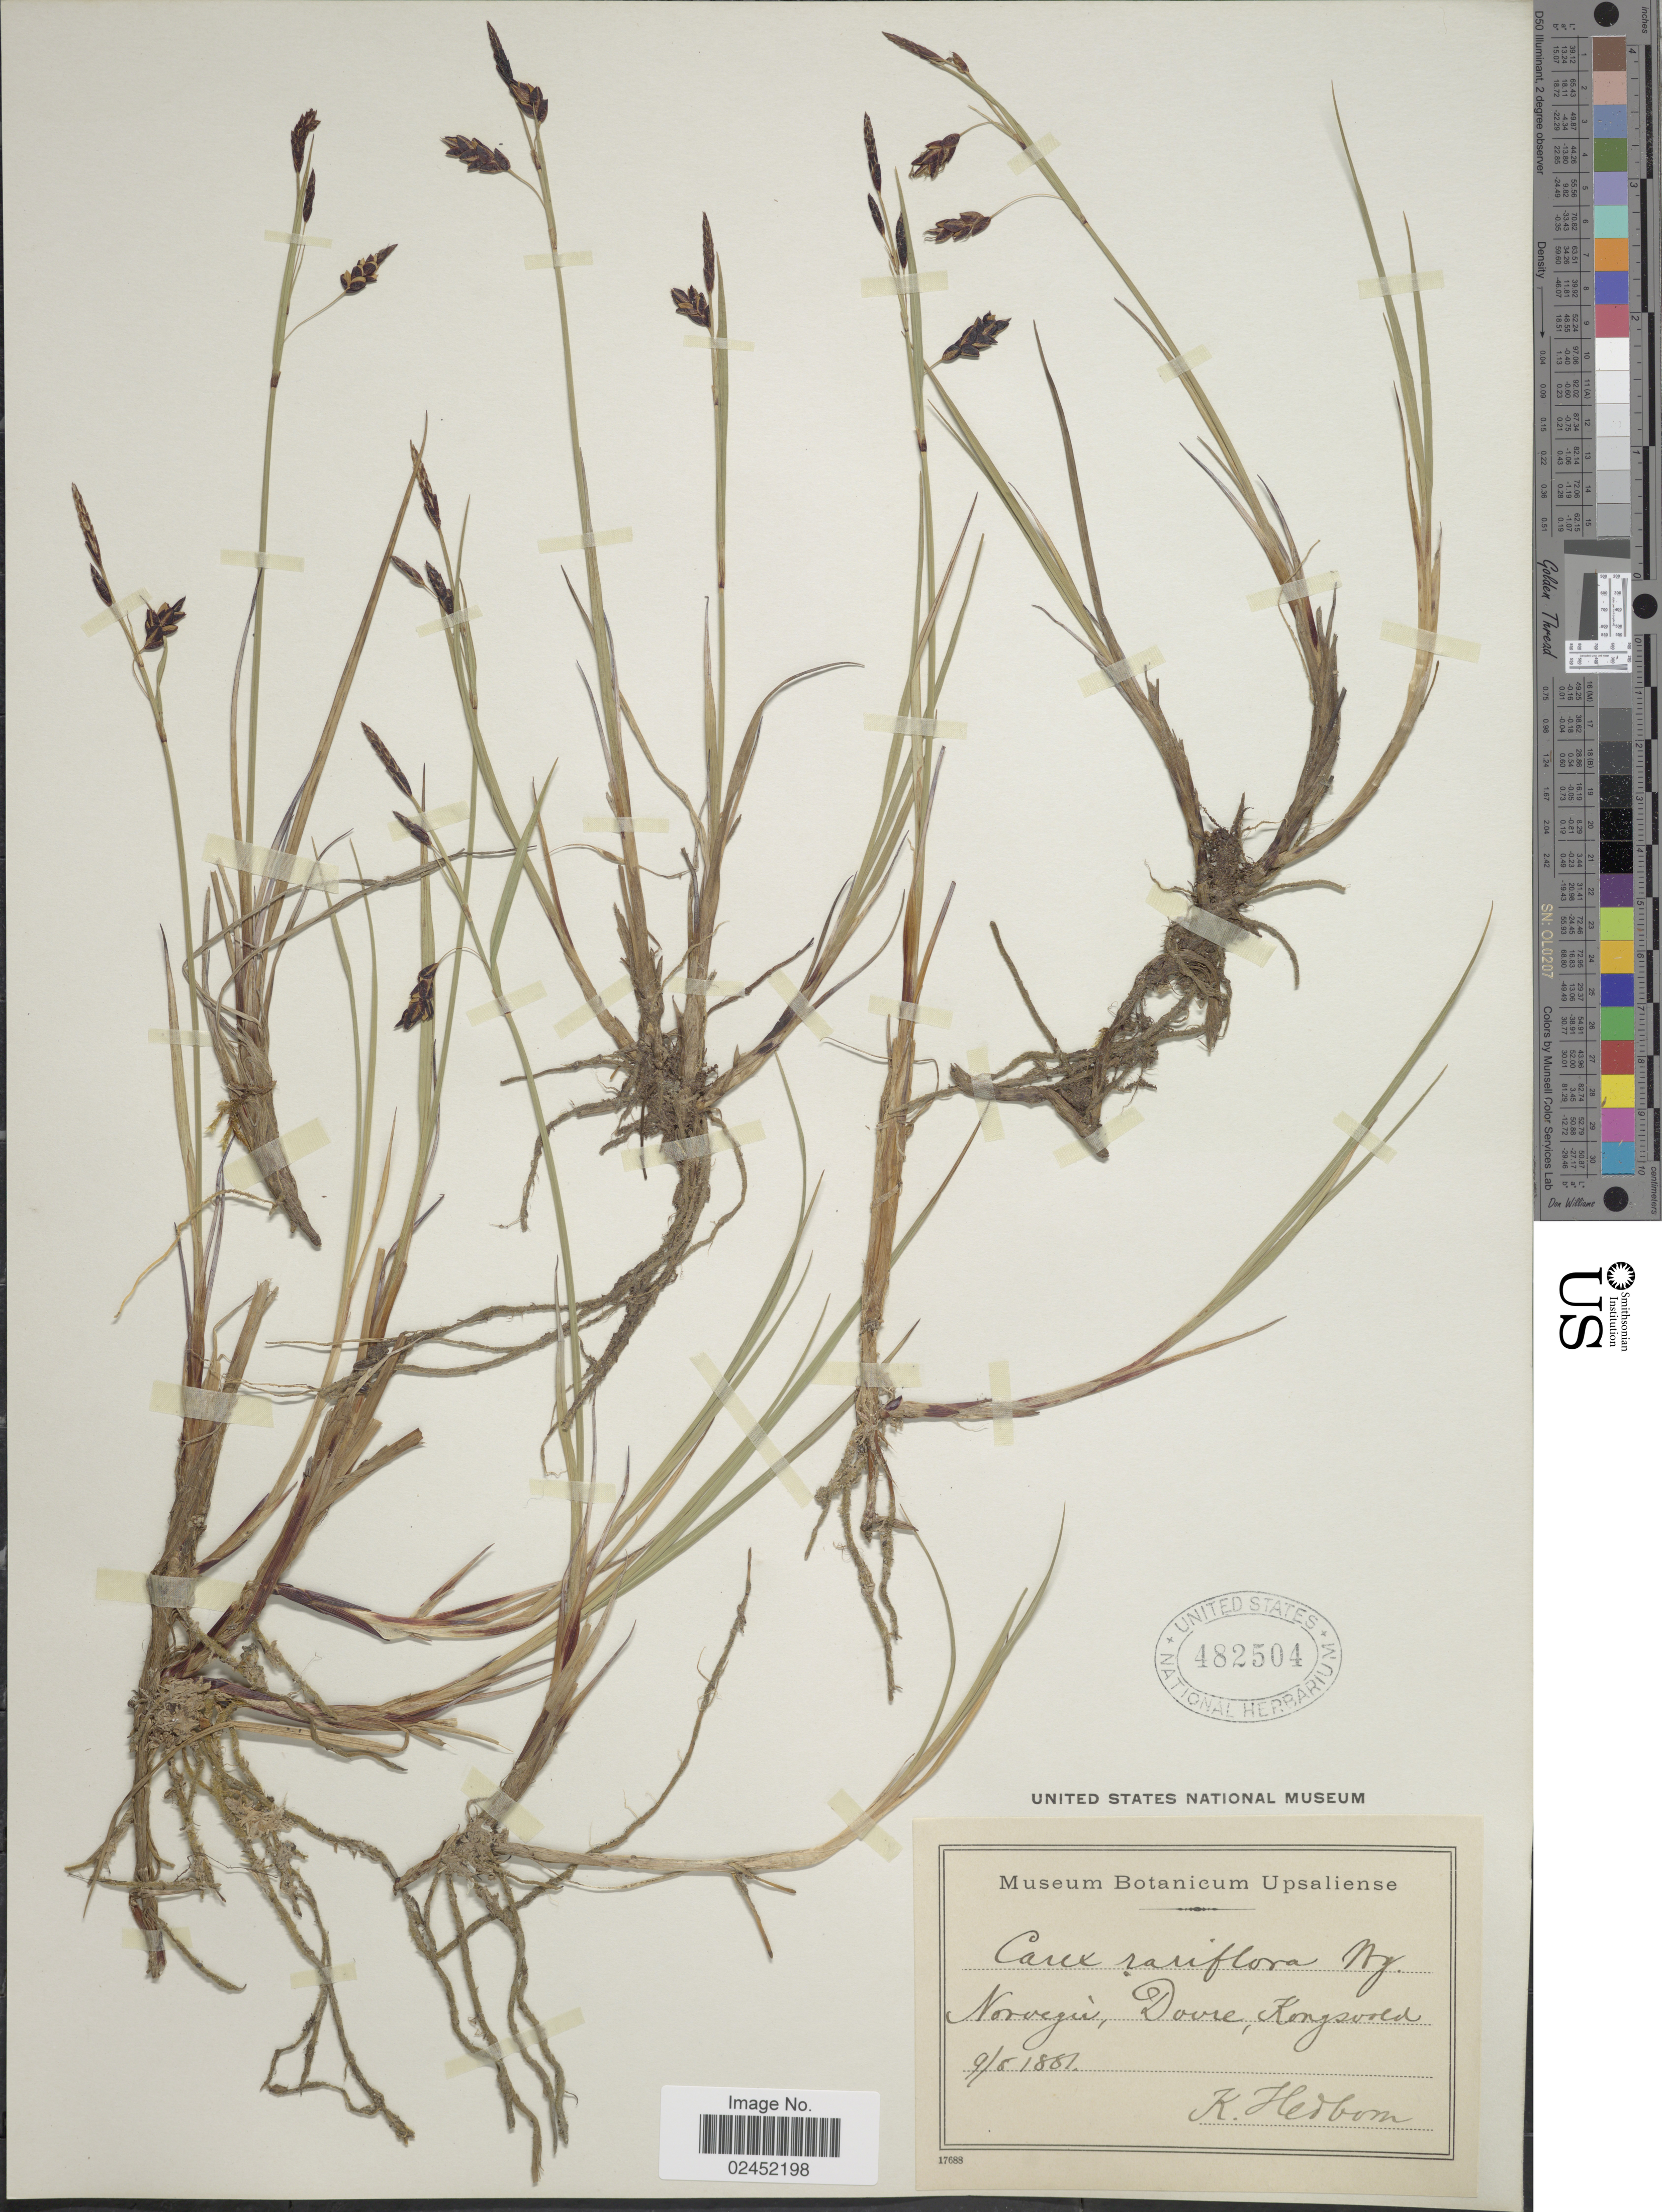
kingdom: Plantae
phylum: Tracheophyta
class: Liliopsida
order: Poales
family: Cyperaceae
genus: Carex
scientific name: Carex rariflora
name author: (Wahlenb.) Sm.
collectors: K. Hedbom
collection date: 1881-05-09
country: Norway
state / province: Oppland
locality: Norvegia, Dovre, Kongsvoll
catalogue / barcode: US 482504